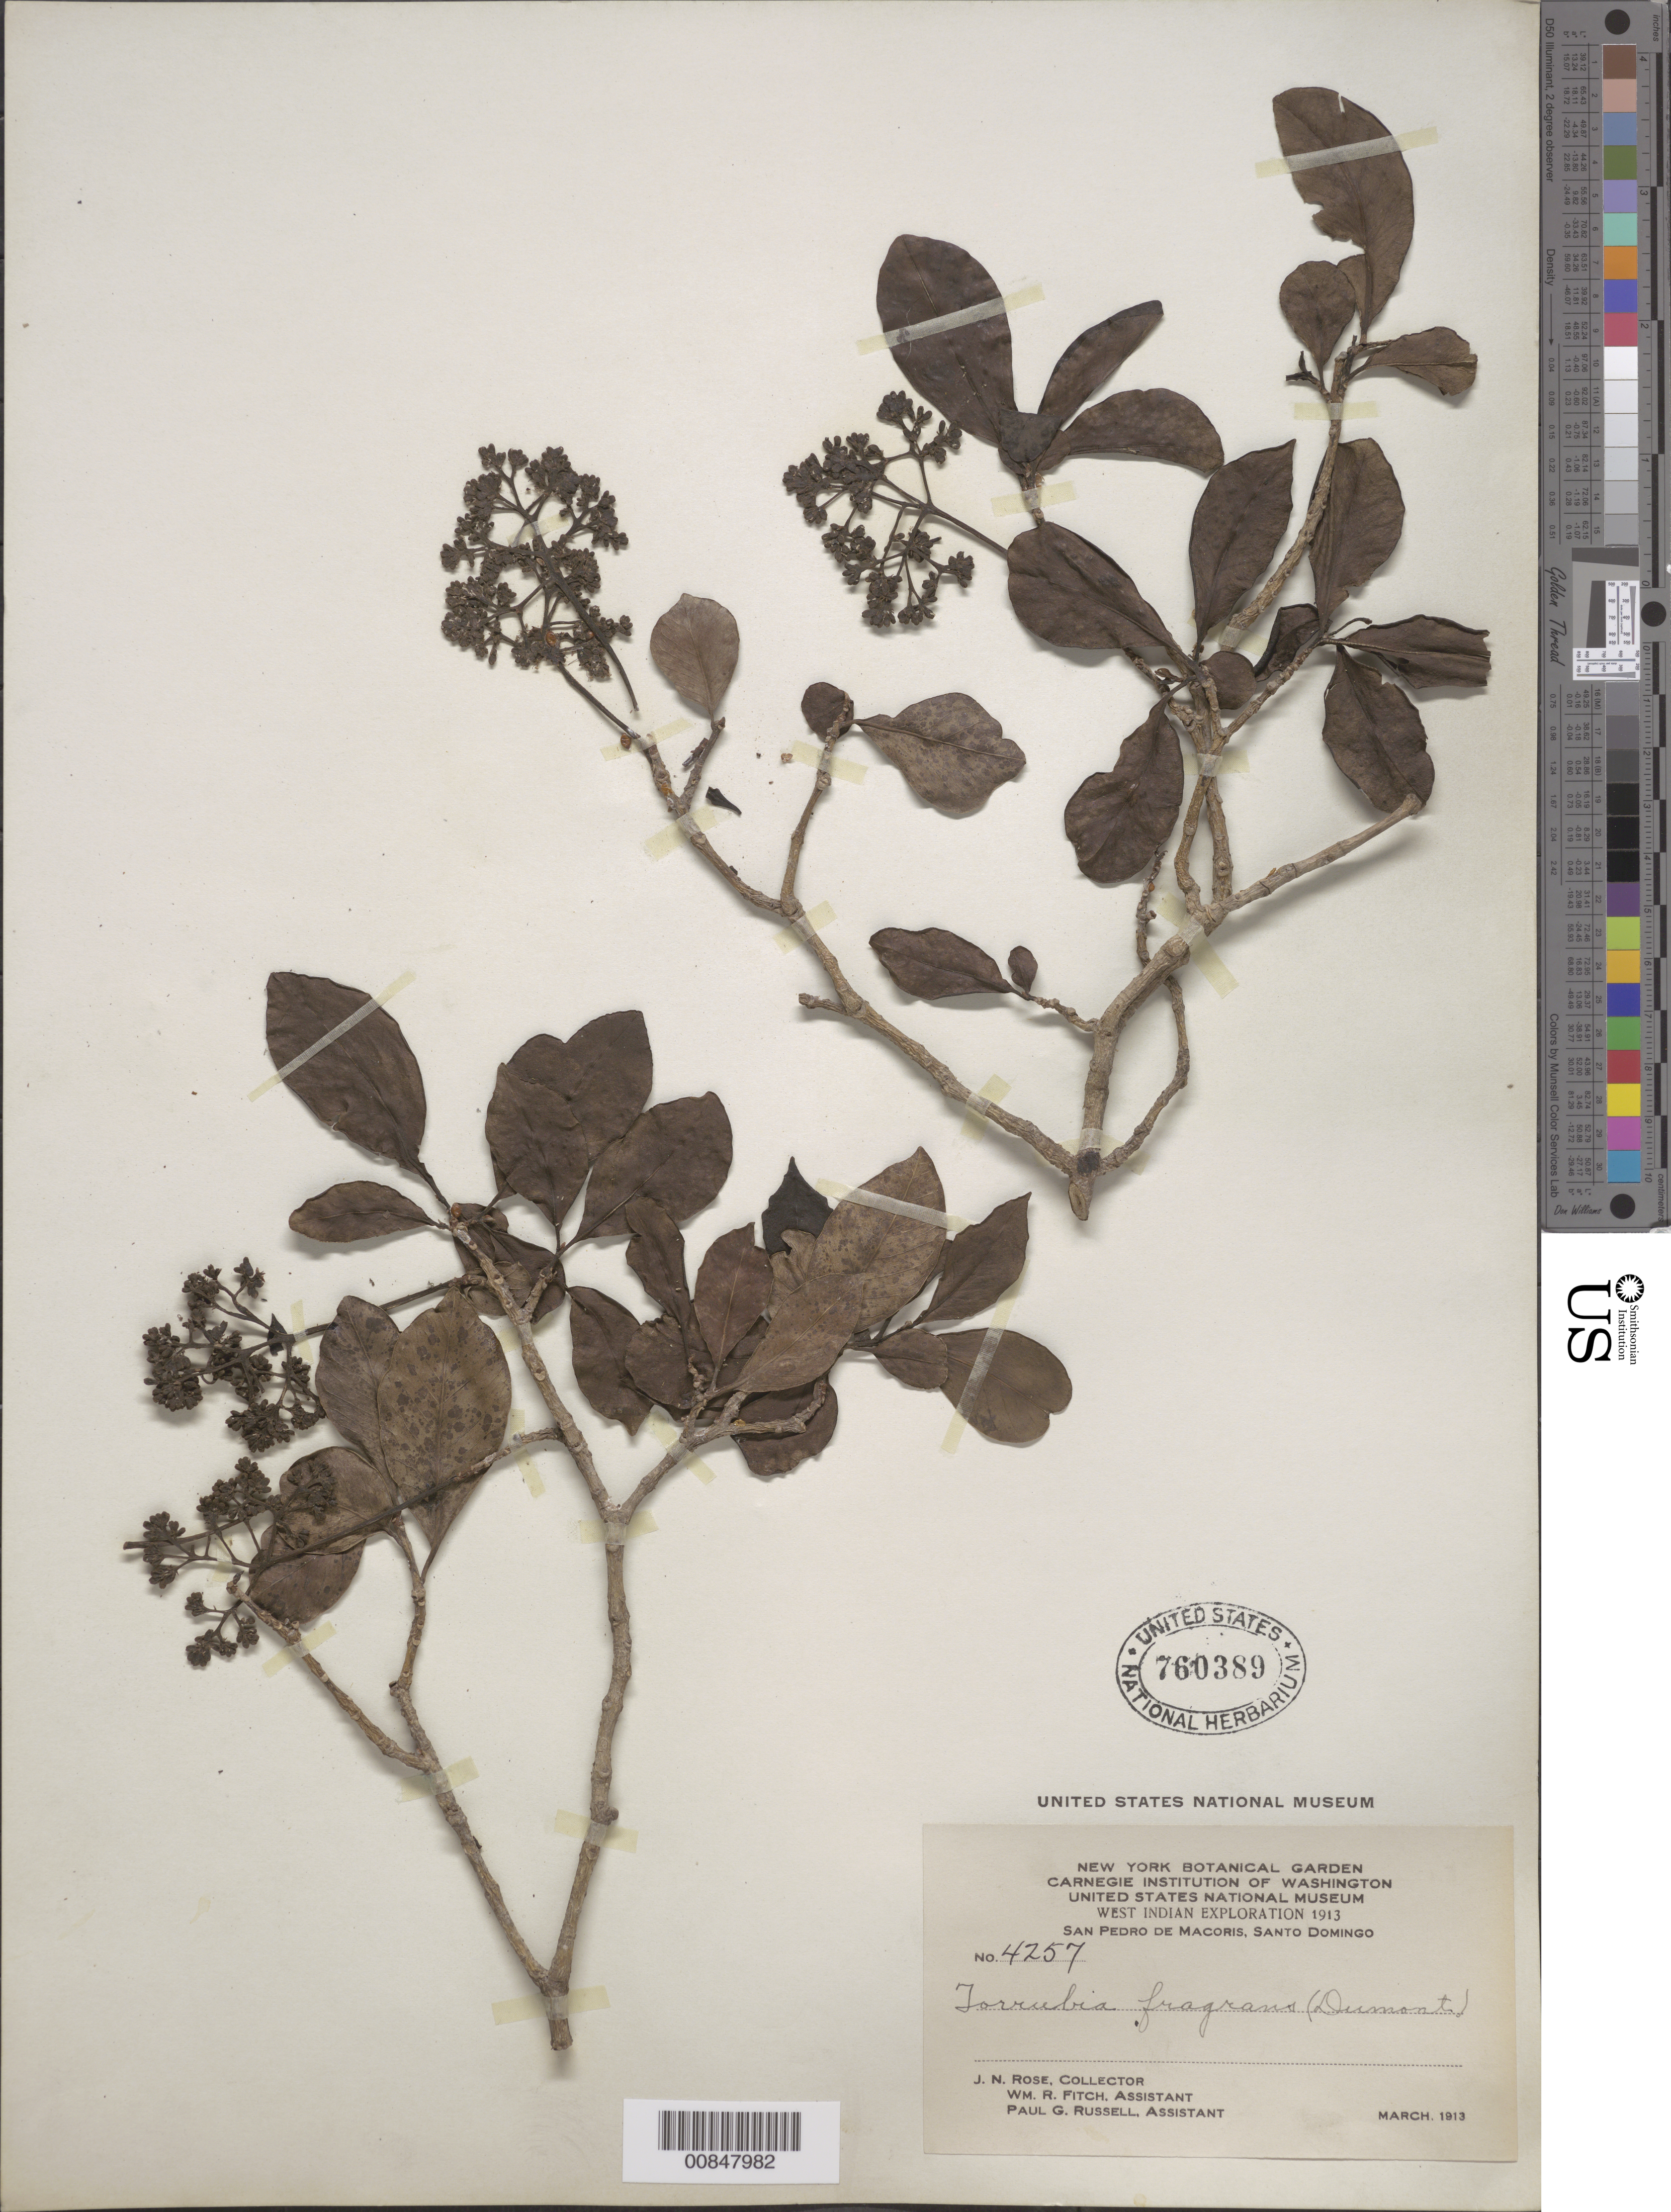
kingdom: Plantae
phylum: Tracheophyta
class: Magnoliopsida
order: Caryophyllales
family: Nyctaginaceae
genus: Guapira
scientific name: Guapira fragrans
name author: (Dum. Cours.) Little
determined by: Strong, Mark T., (BOT), Smithsonian Institution - National Museum of Natural History (UNITED STATES)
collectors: J. N. Rose, W. R. Fitch & P. G. Russell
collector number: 4257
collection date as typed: Mar 1913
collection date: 1913-03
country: Dominican Republic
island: Hispaniola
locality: San Pedro de Macoris, Santo Domingo.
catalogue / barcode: US 760389